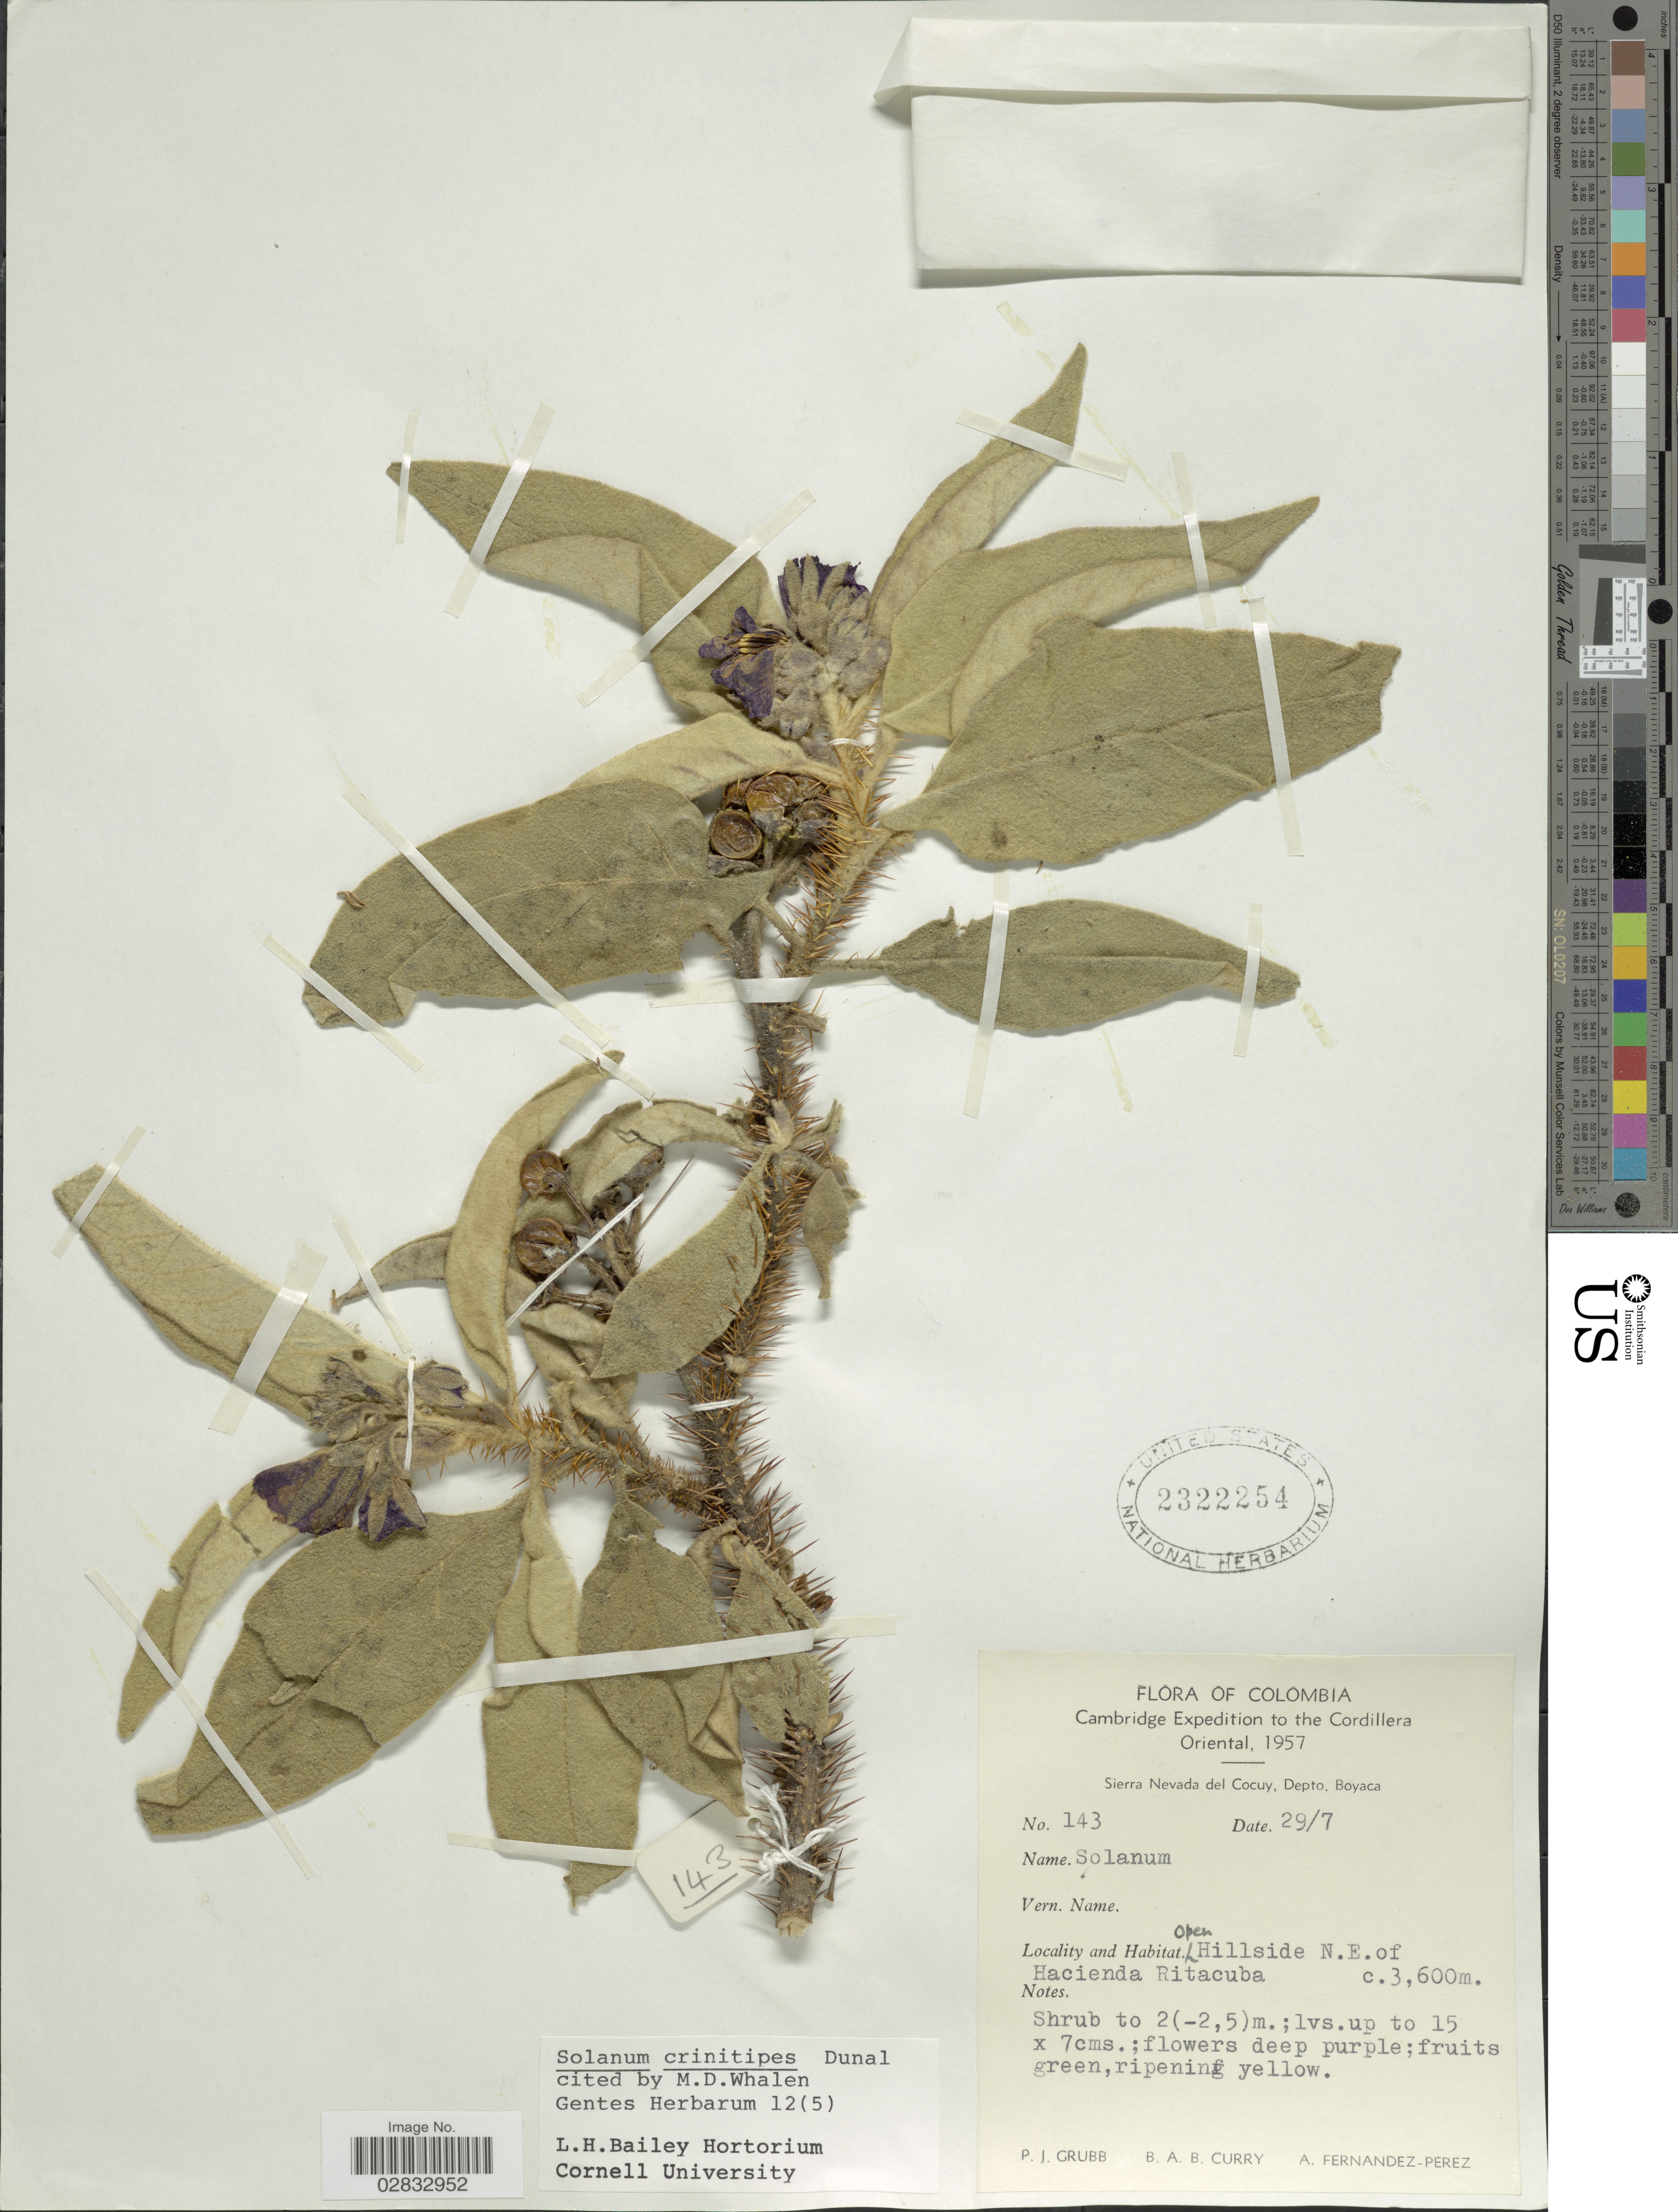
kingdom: Plantae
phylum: Tracheophyta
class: Magnoliopsida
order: Solanales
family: Solanaceae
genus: Solanum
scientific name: Solanum crinitipes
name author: Dunal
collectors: P. J. Grubb, B. A. B. Curry & A. Fernández-Pérez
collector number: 143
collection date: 1957-07-29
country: Colombia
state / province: Boyacá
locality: Cordillera Oriental. Sierra Nevada del Cocuy. Open hillside N.E. of Hacienda Ritacuba.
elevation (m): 3600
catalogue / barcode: US 2322254